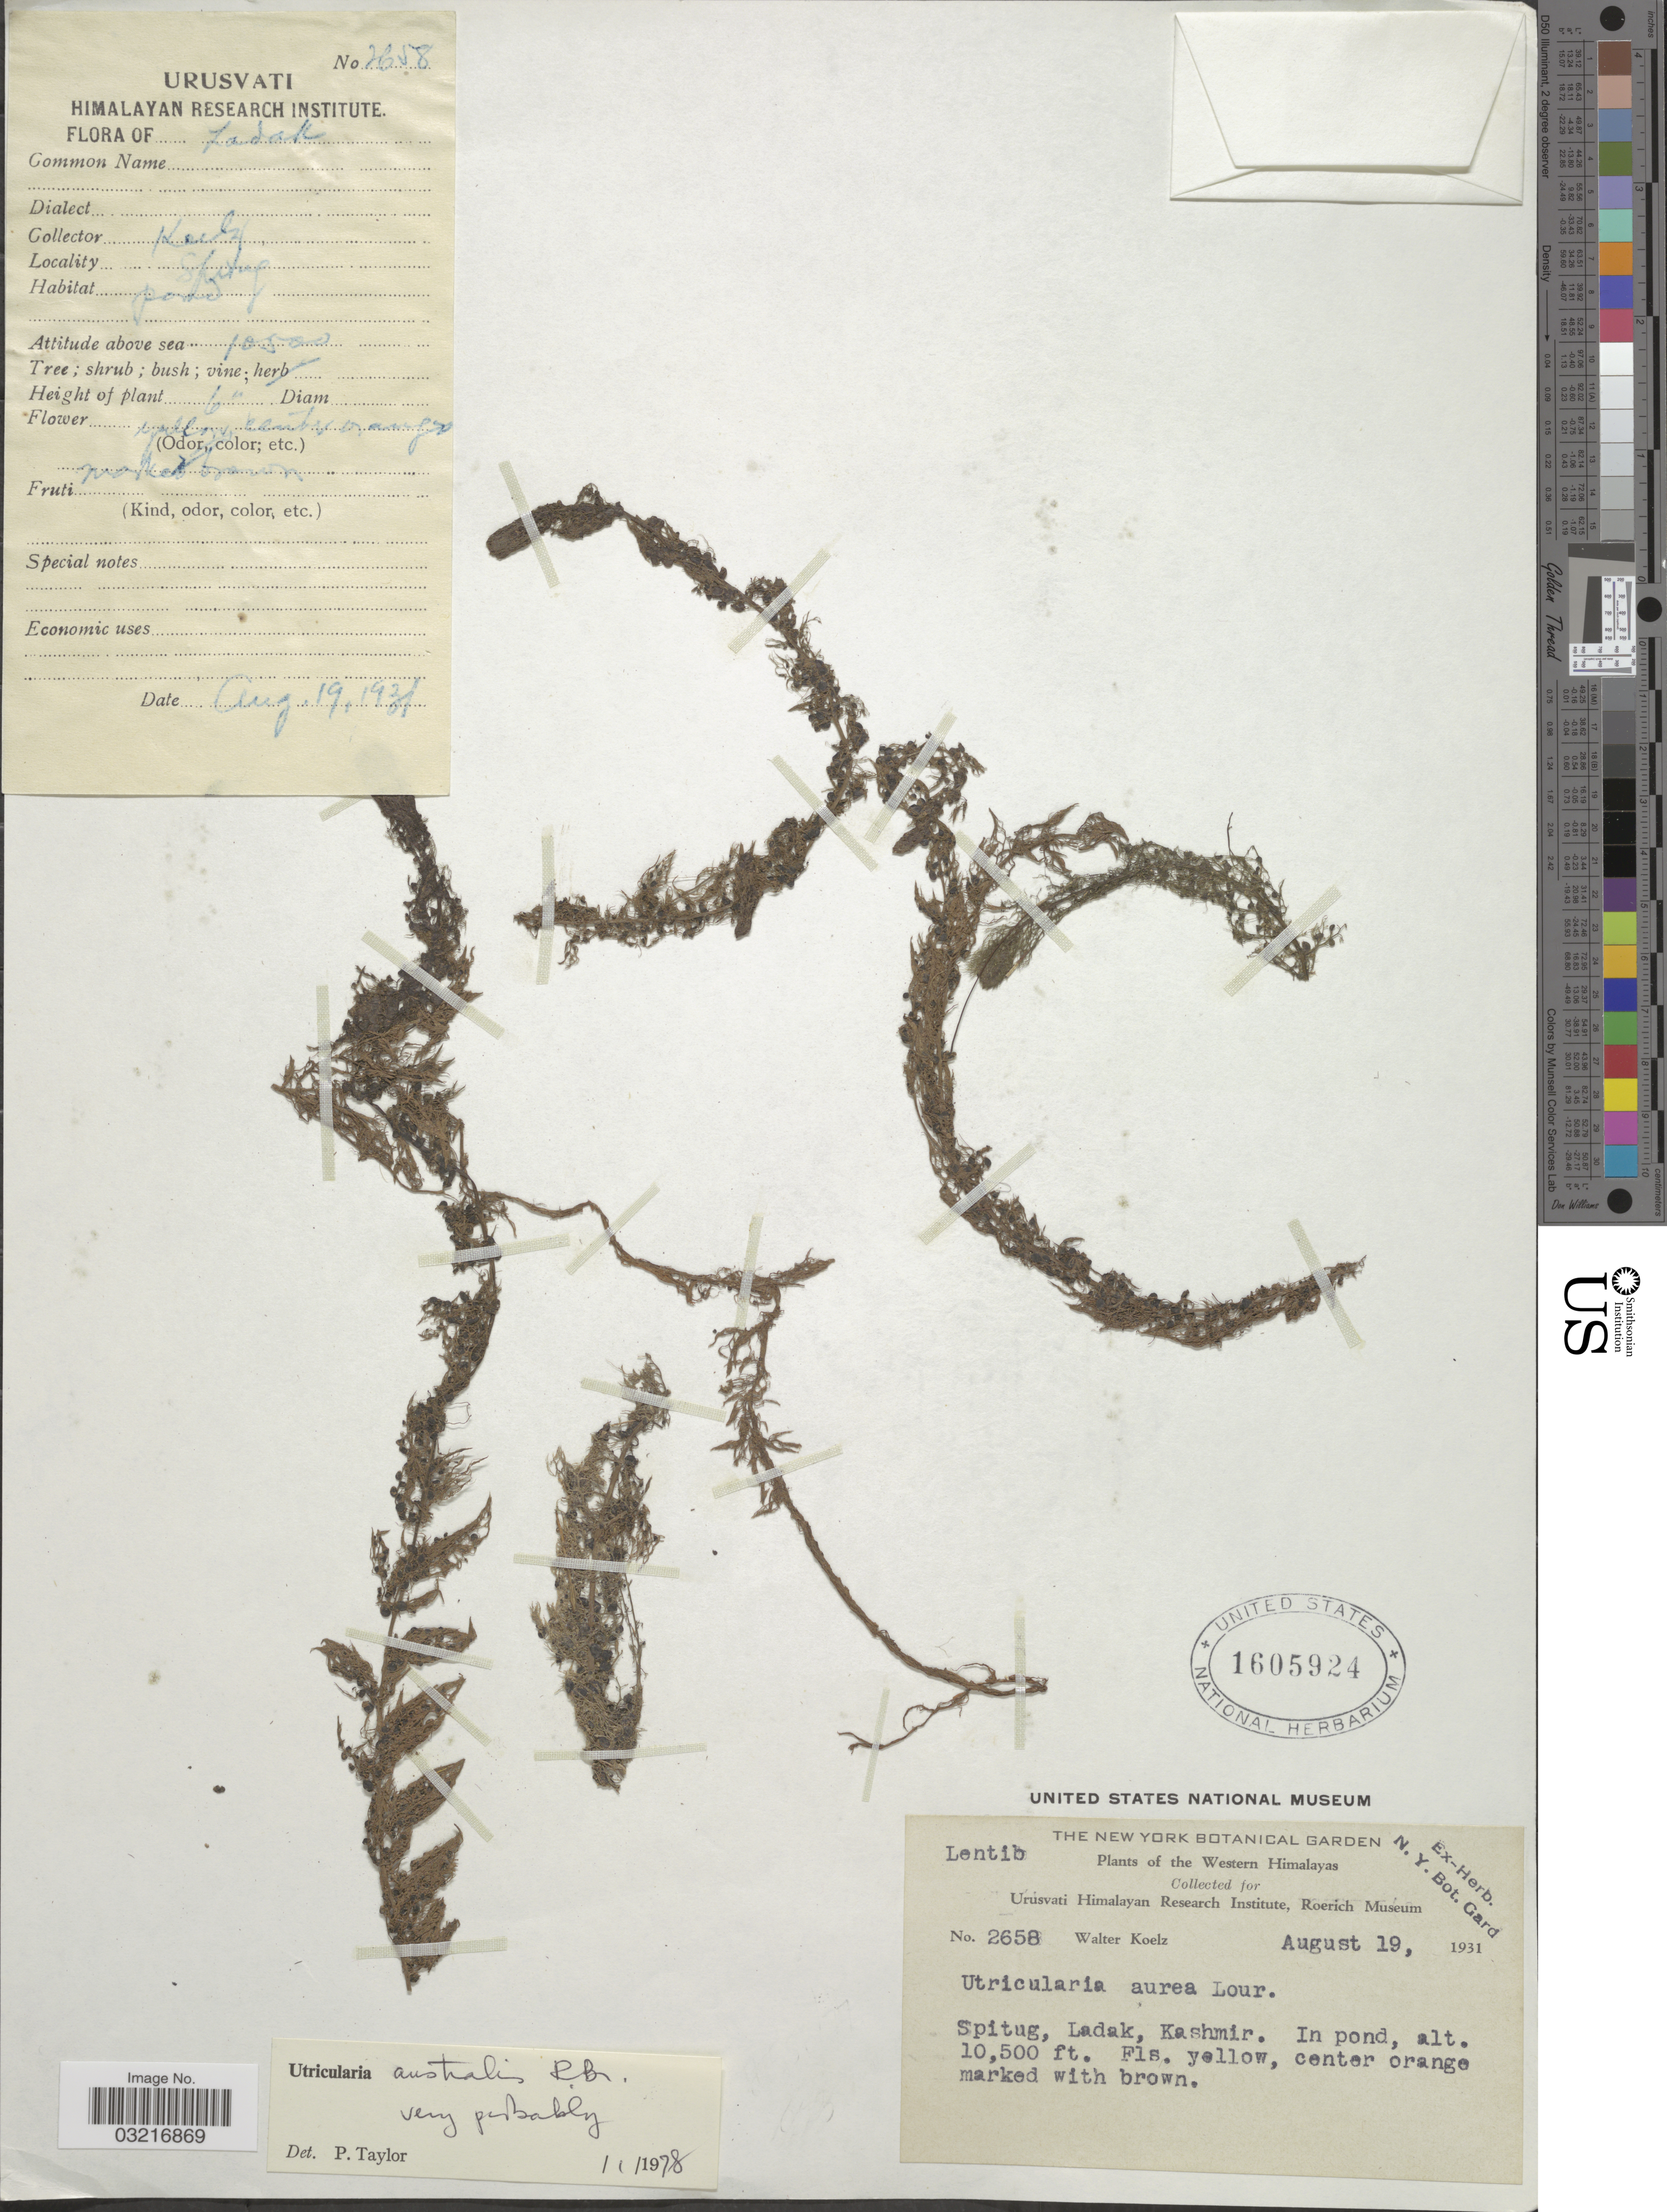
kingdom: Plantae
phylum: Tracheophyta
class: Magnoliopsida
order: Lamiales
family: Lentibulariaceae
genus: Utricularia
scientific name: Utricularia australis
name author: R. Br.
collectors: W. N. Koelz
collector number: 2658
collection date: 1931-08-19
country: India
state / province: Ladakh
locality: Western Himalayas, Spitug, Ladak, Kashmir.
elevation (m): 3200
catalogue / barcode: US 1605924